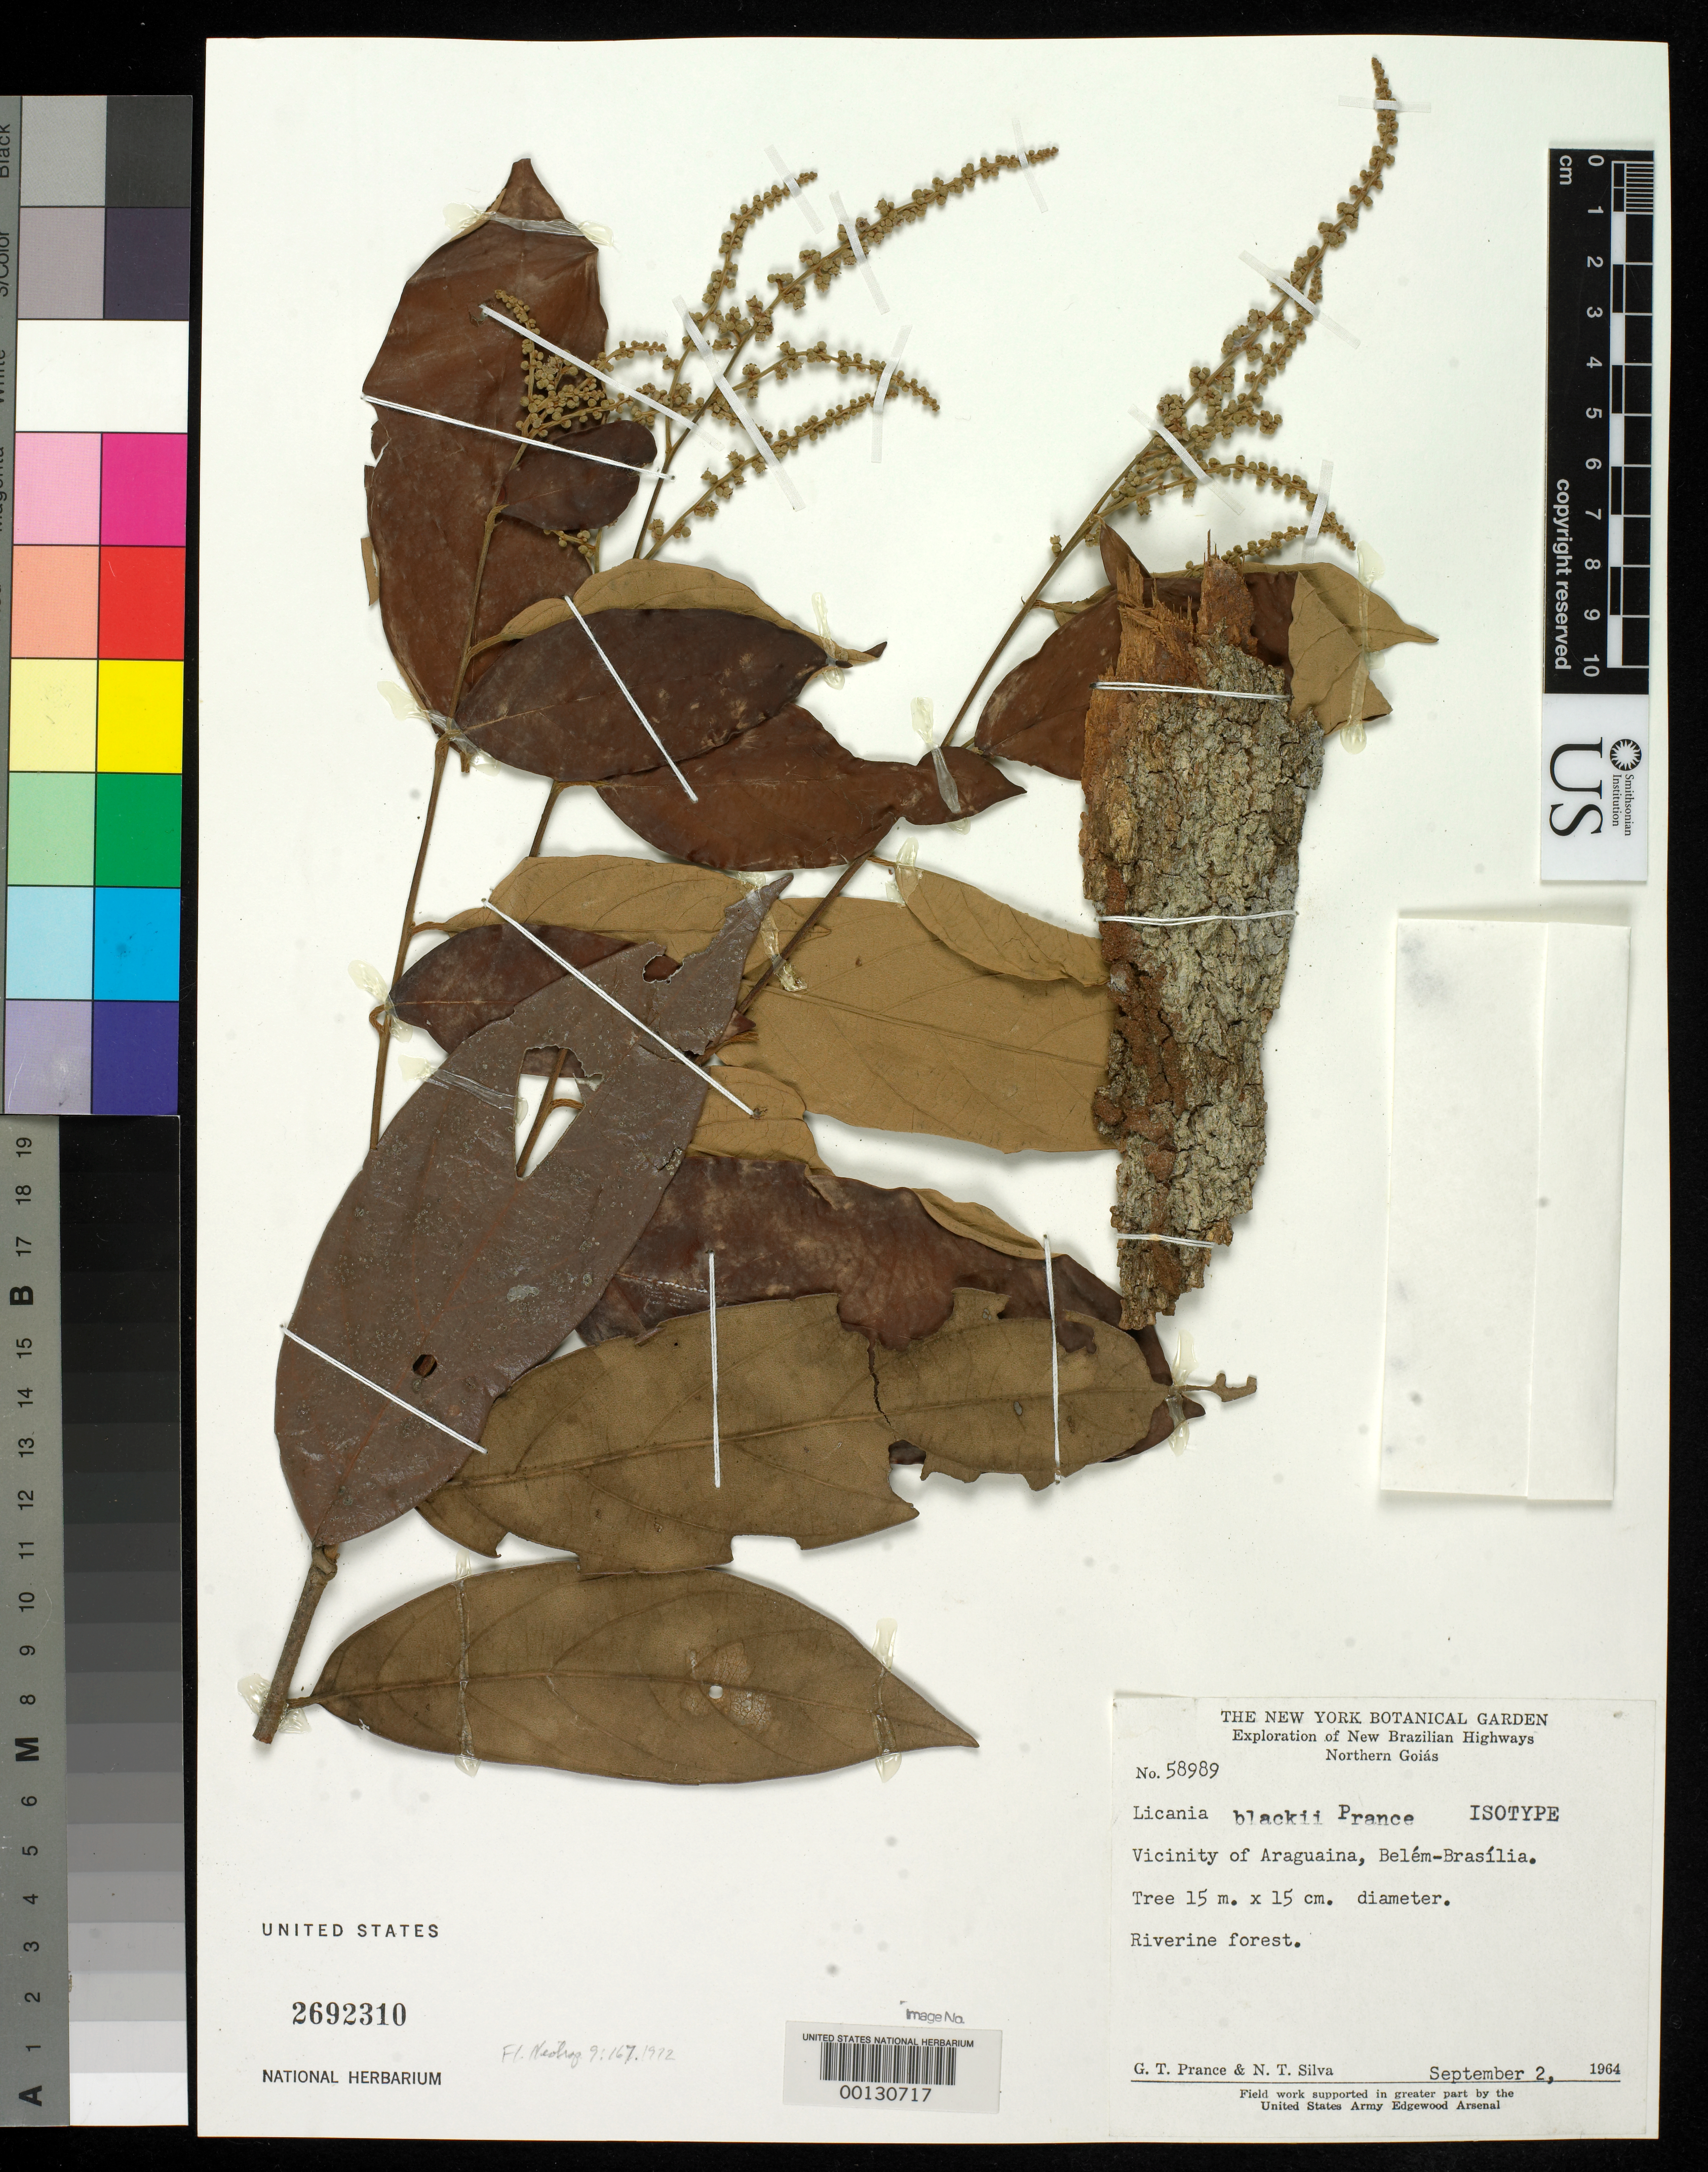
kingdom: Plantae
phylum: Tracheophyta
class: Magnoliopsida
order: Malpighiales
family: Chrysobalanaceae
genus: Licania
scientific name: Licania blackii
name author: Prance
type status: Isotype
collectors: G. T. Prance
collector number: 58989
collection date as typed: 02 Sep 1964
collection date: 1964-09-02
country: Brazil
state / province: Goiás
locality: Vicinity of Araguanina, Belem-Brasilia Highway.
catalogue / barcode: US 2692310